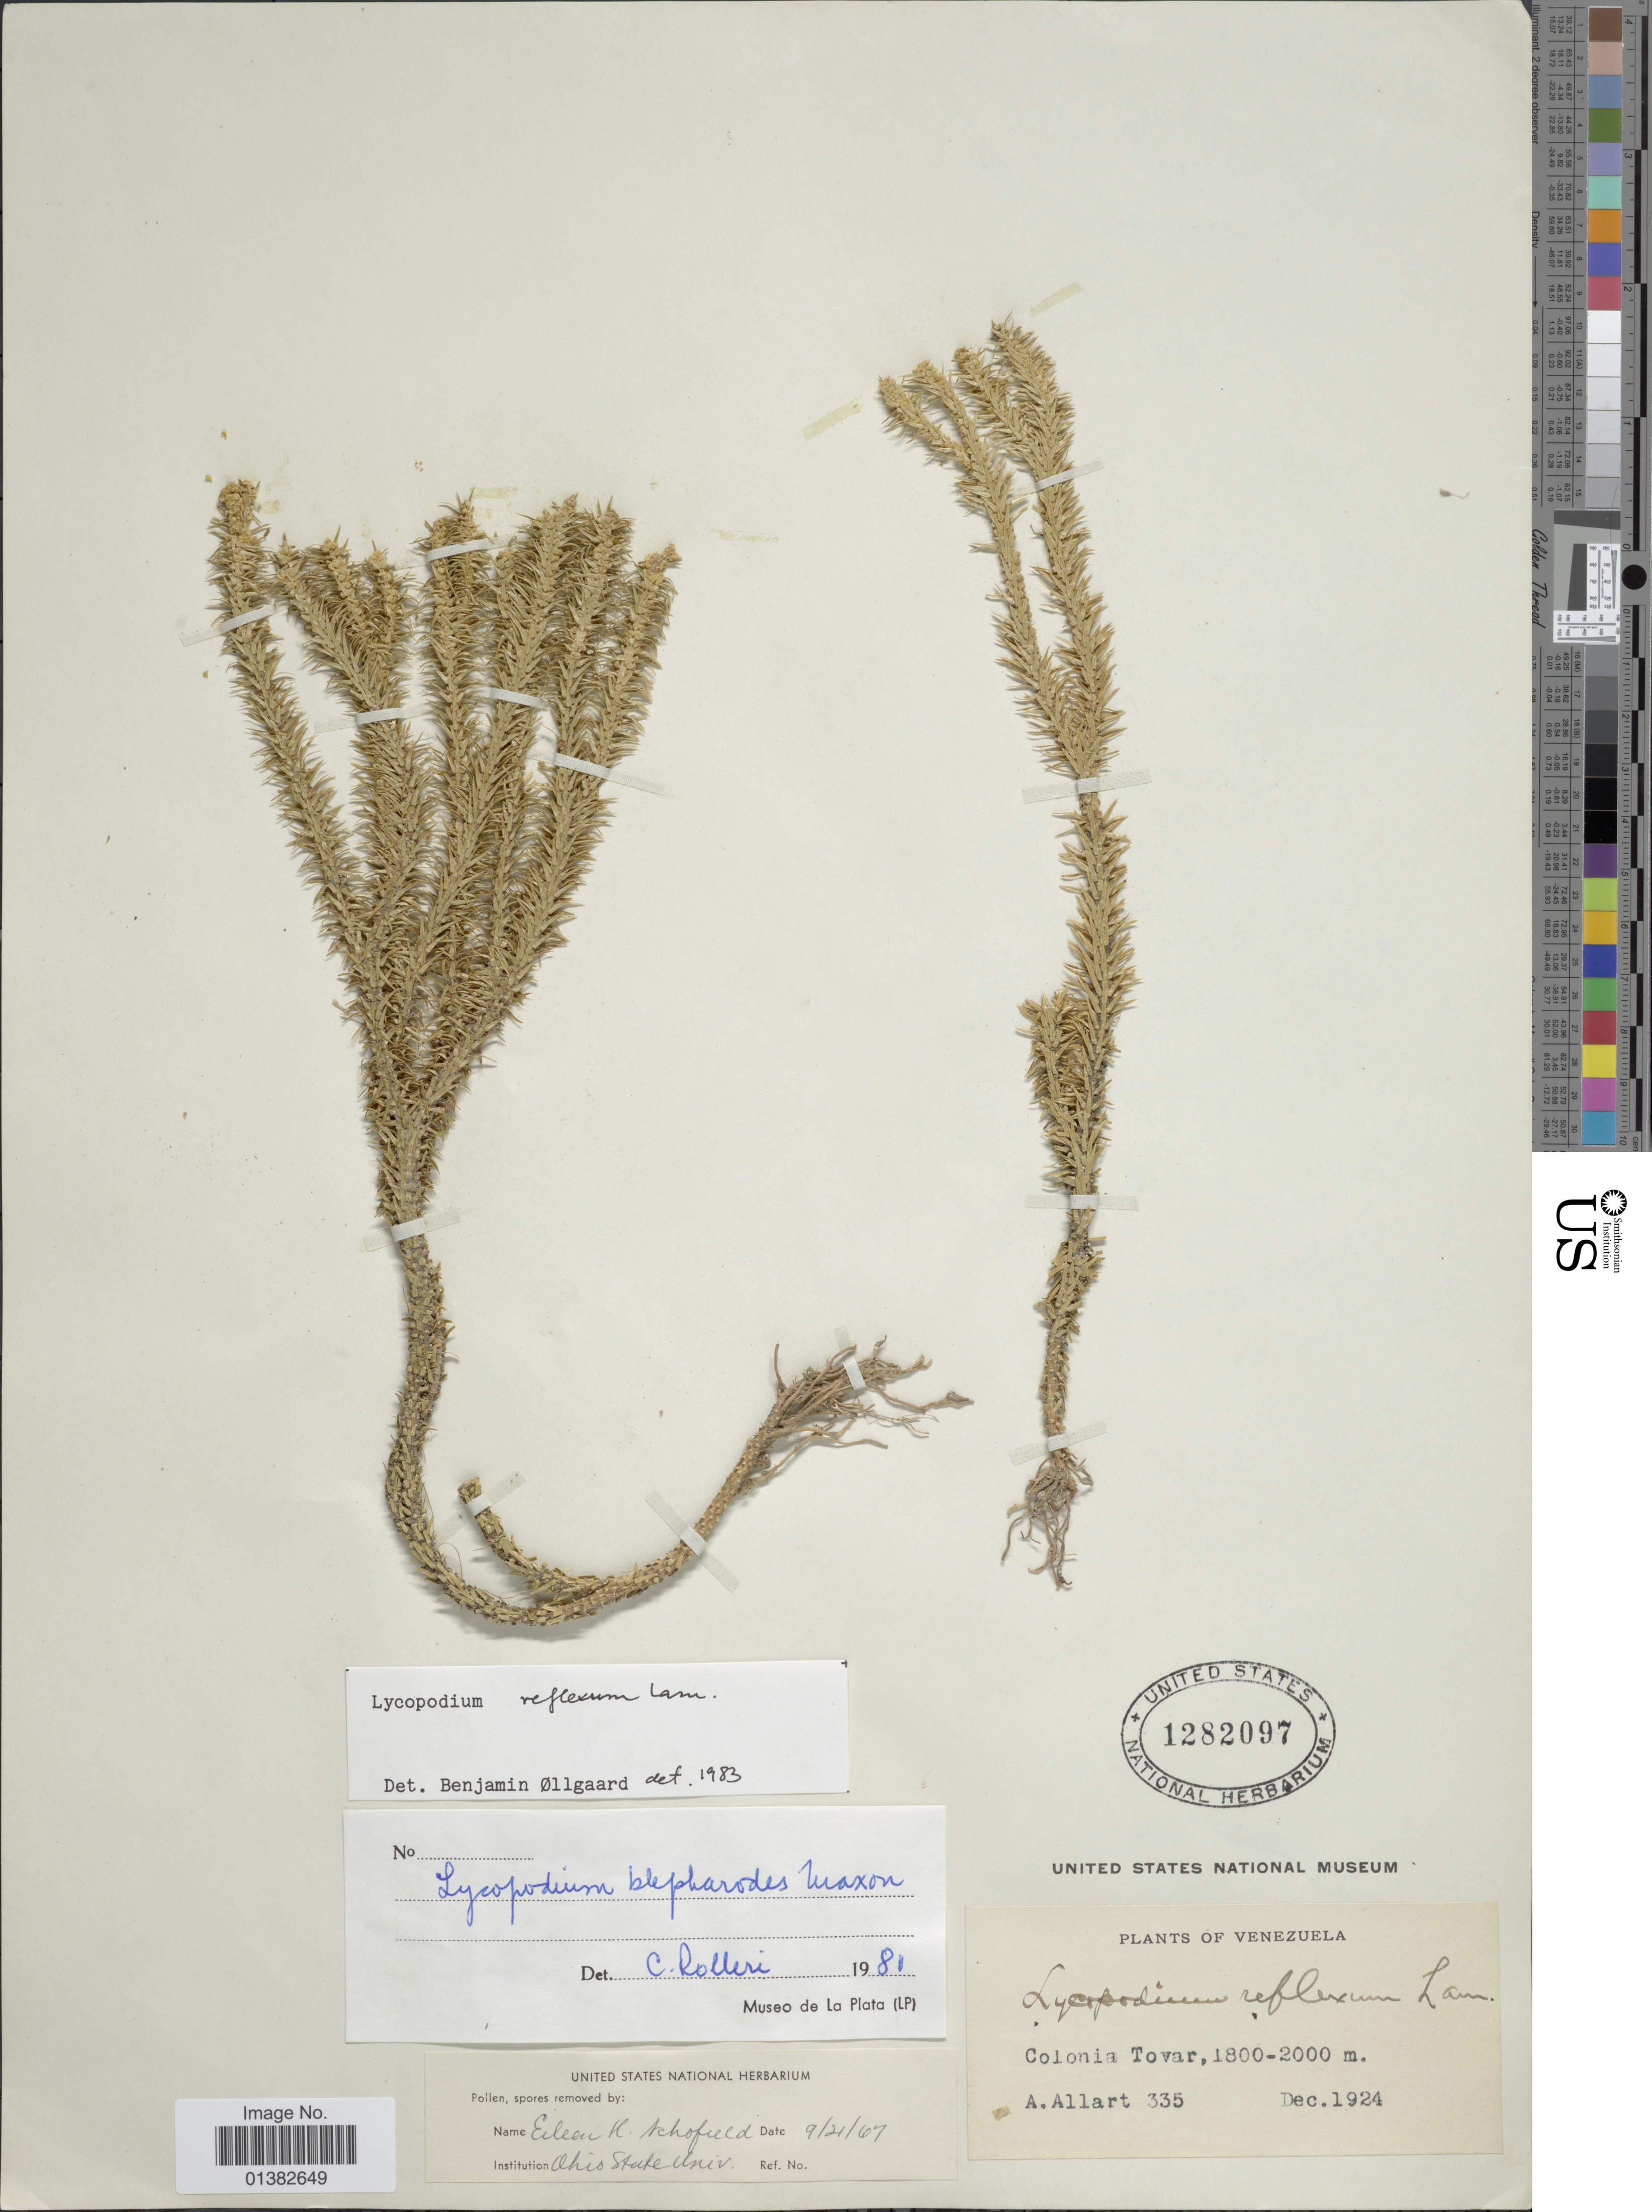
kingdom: Plantae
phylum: Tracheophyta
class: Lycopodiopsida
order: Lycopodiales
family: Lycopodiaceae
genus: Phlegmariurus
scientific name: Phlegmariurus reflexus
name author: (Lam.) B. Øllg.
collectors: A. Allart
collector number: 335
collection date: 1924-12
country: Venezuela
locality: Colonia Tovar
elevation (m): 1800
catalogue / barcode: US 1282097